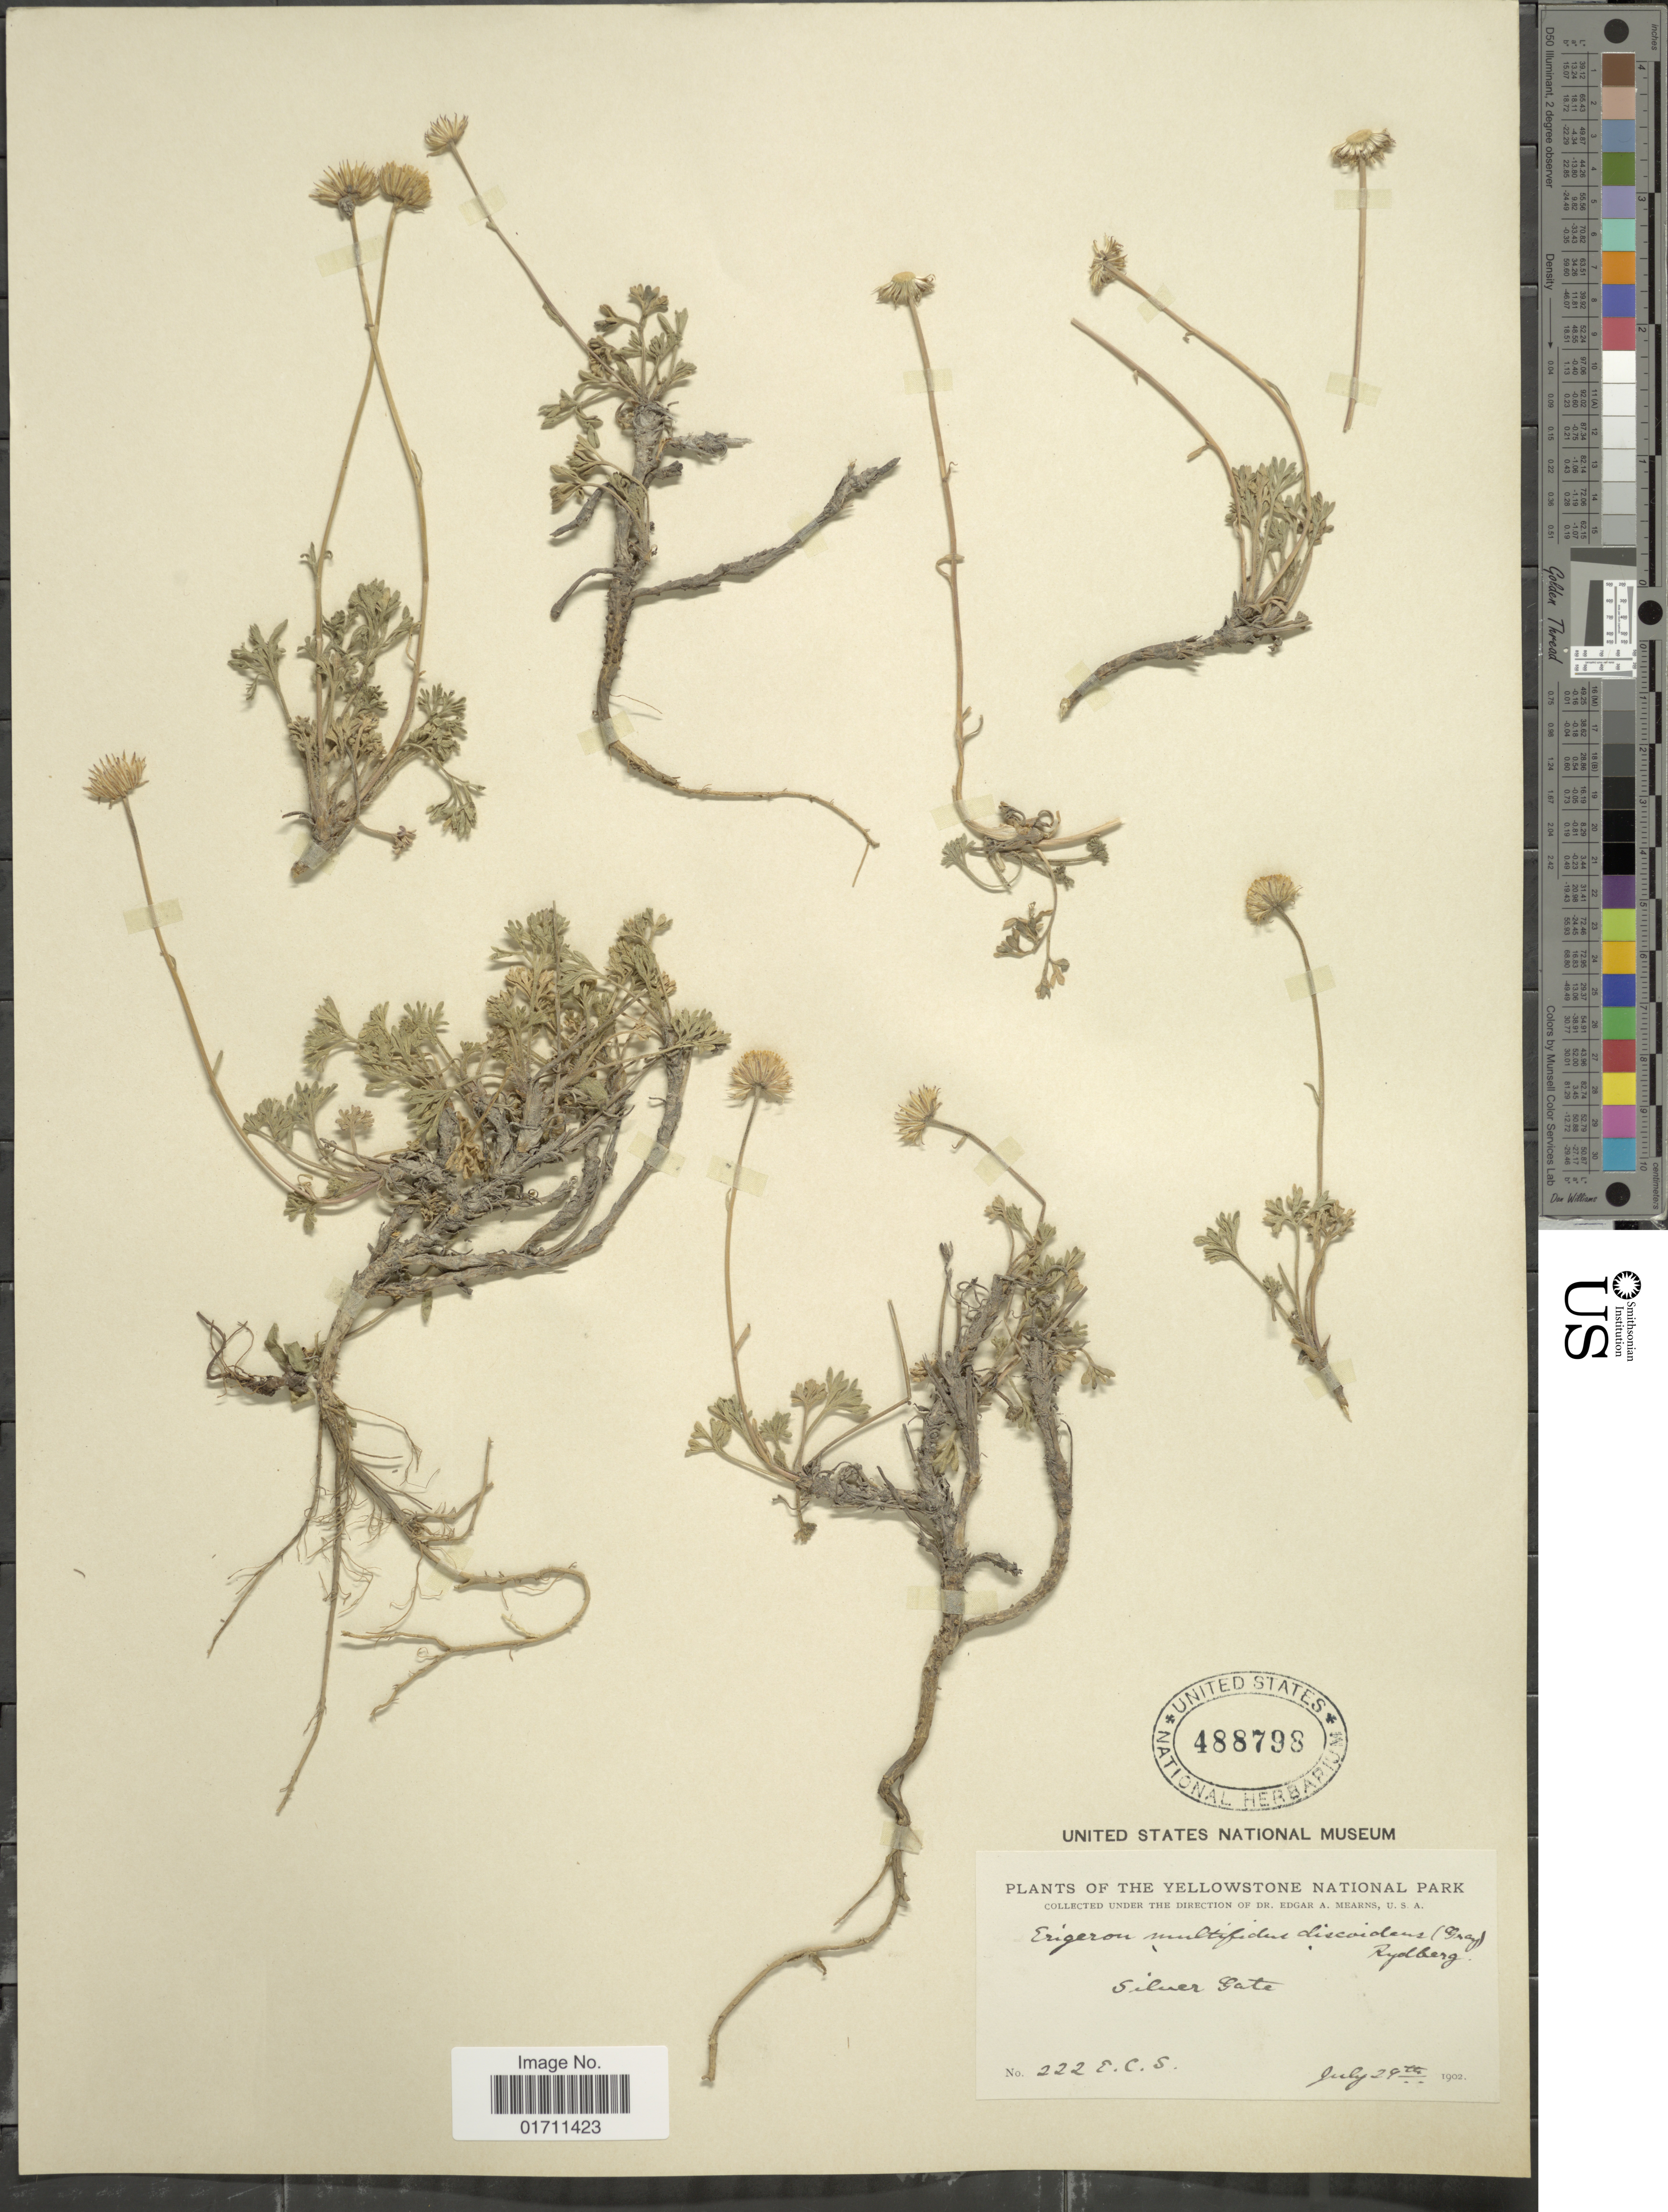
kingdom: Plantae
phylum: Tracheophyta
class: Magnoliopsida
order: Asterales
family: Asteraceae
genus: Erigeron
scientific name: Erigeron compositus subsp. discoideus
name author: (A. Gray) Piper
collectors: E. C. Smith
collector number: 222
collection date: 1902-07-29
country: United States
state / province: Wyoming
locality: The Yellowstone National Park, Silver Gate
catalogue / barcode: US 488798